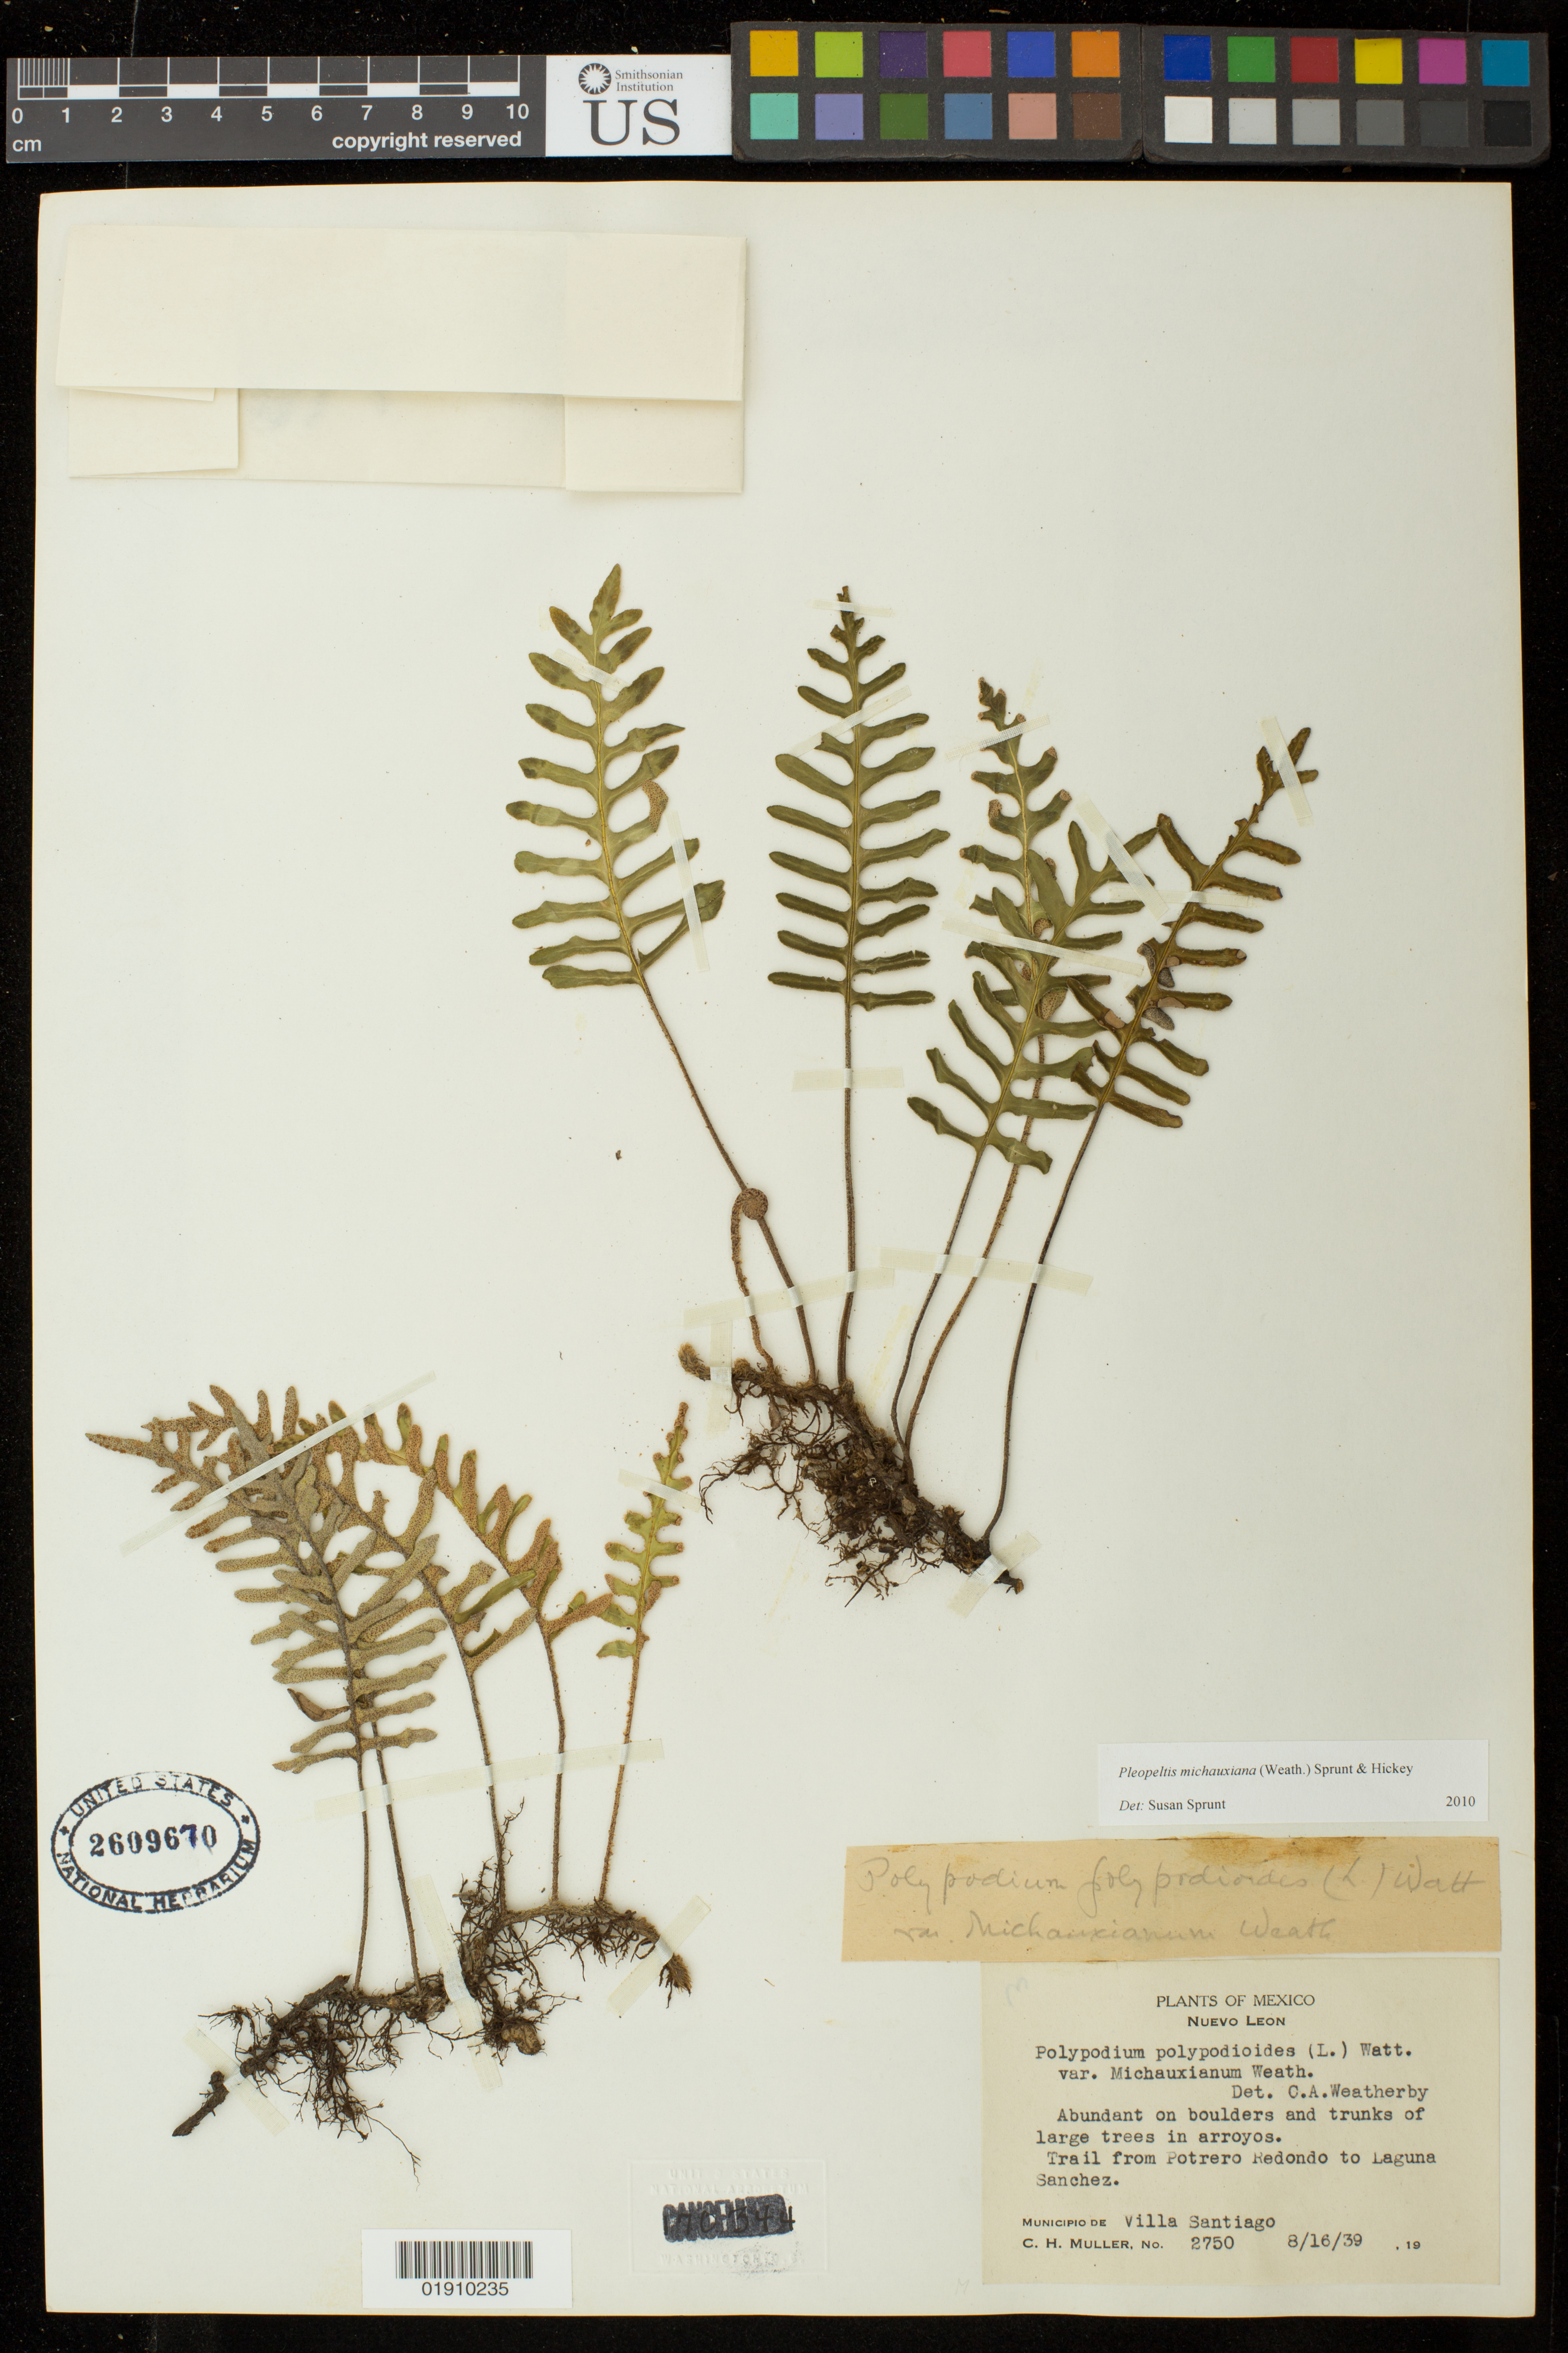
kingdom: Plantae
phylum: Tracheophyta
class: Polypodiopsida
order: Polypodiales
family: Polypodiaceae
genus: Pleopeltis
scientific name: Pleopeltis michauxiana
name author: (Weath.) Hickey & Sprunt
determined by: Sprunt, S. V.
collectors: C. H. Muller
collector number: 2750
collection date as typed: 8/16/39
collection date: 1939-08-16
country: Mexico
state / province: Nuevo León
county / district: Santiago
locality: Trail from Potrero Redondo to Laguna Sanchez., Municipio de Villa Santiago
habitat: Abundant on boulders and trunks of large trees in arroyos.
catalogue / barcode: US 2609670